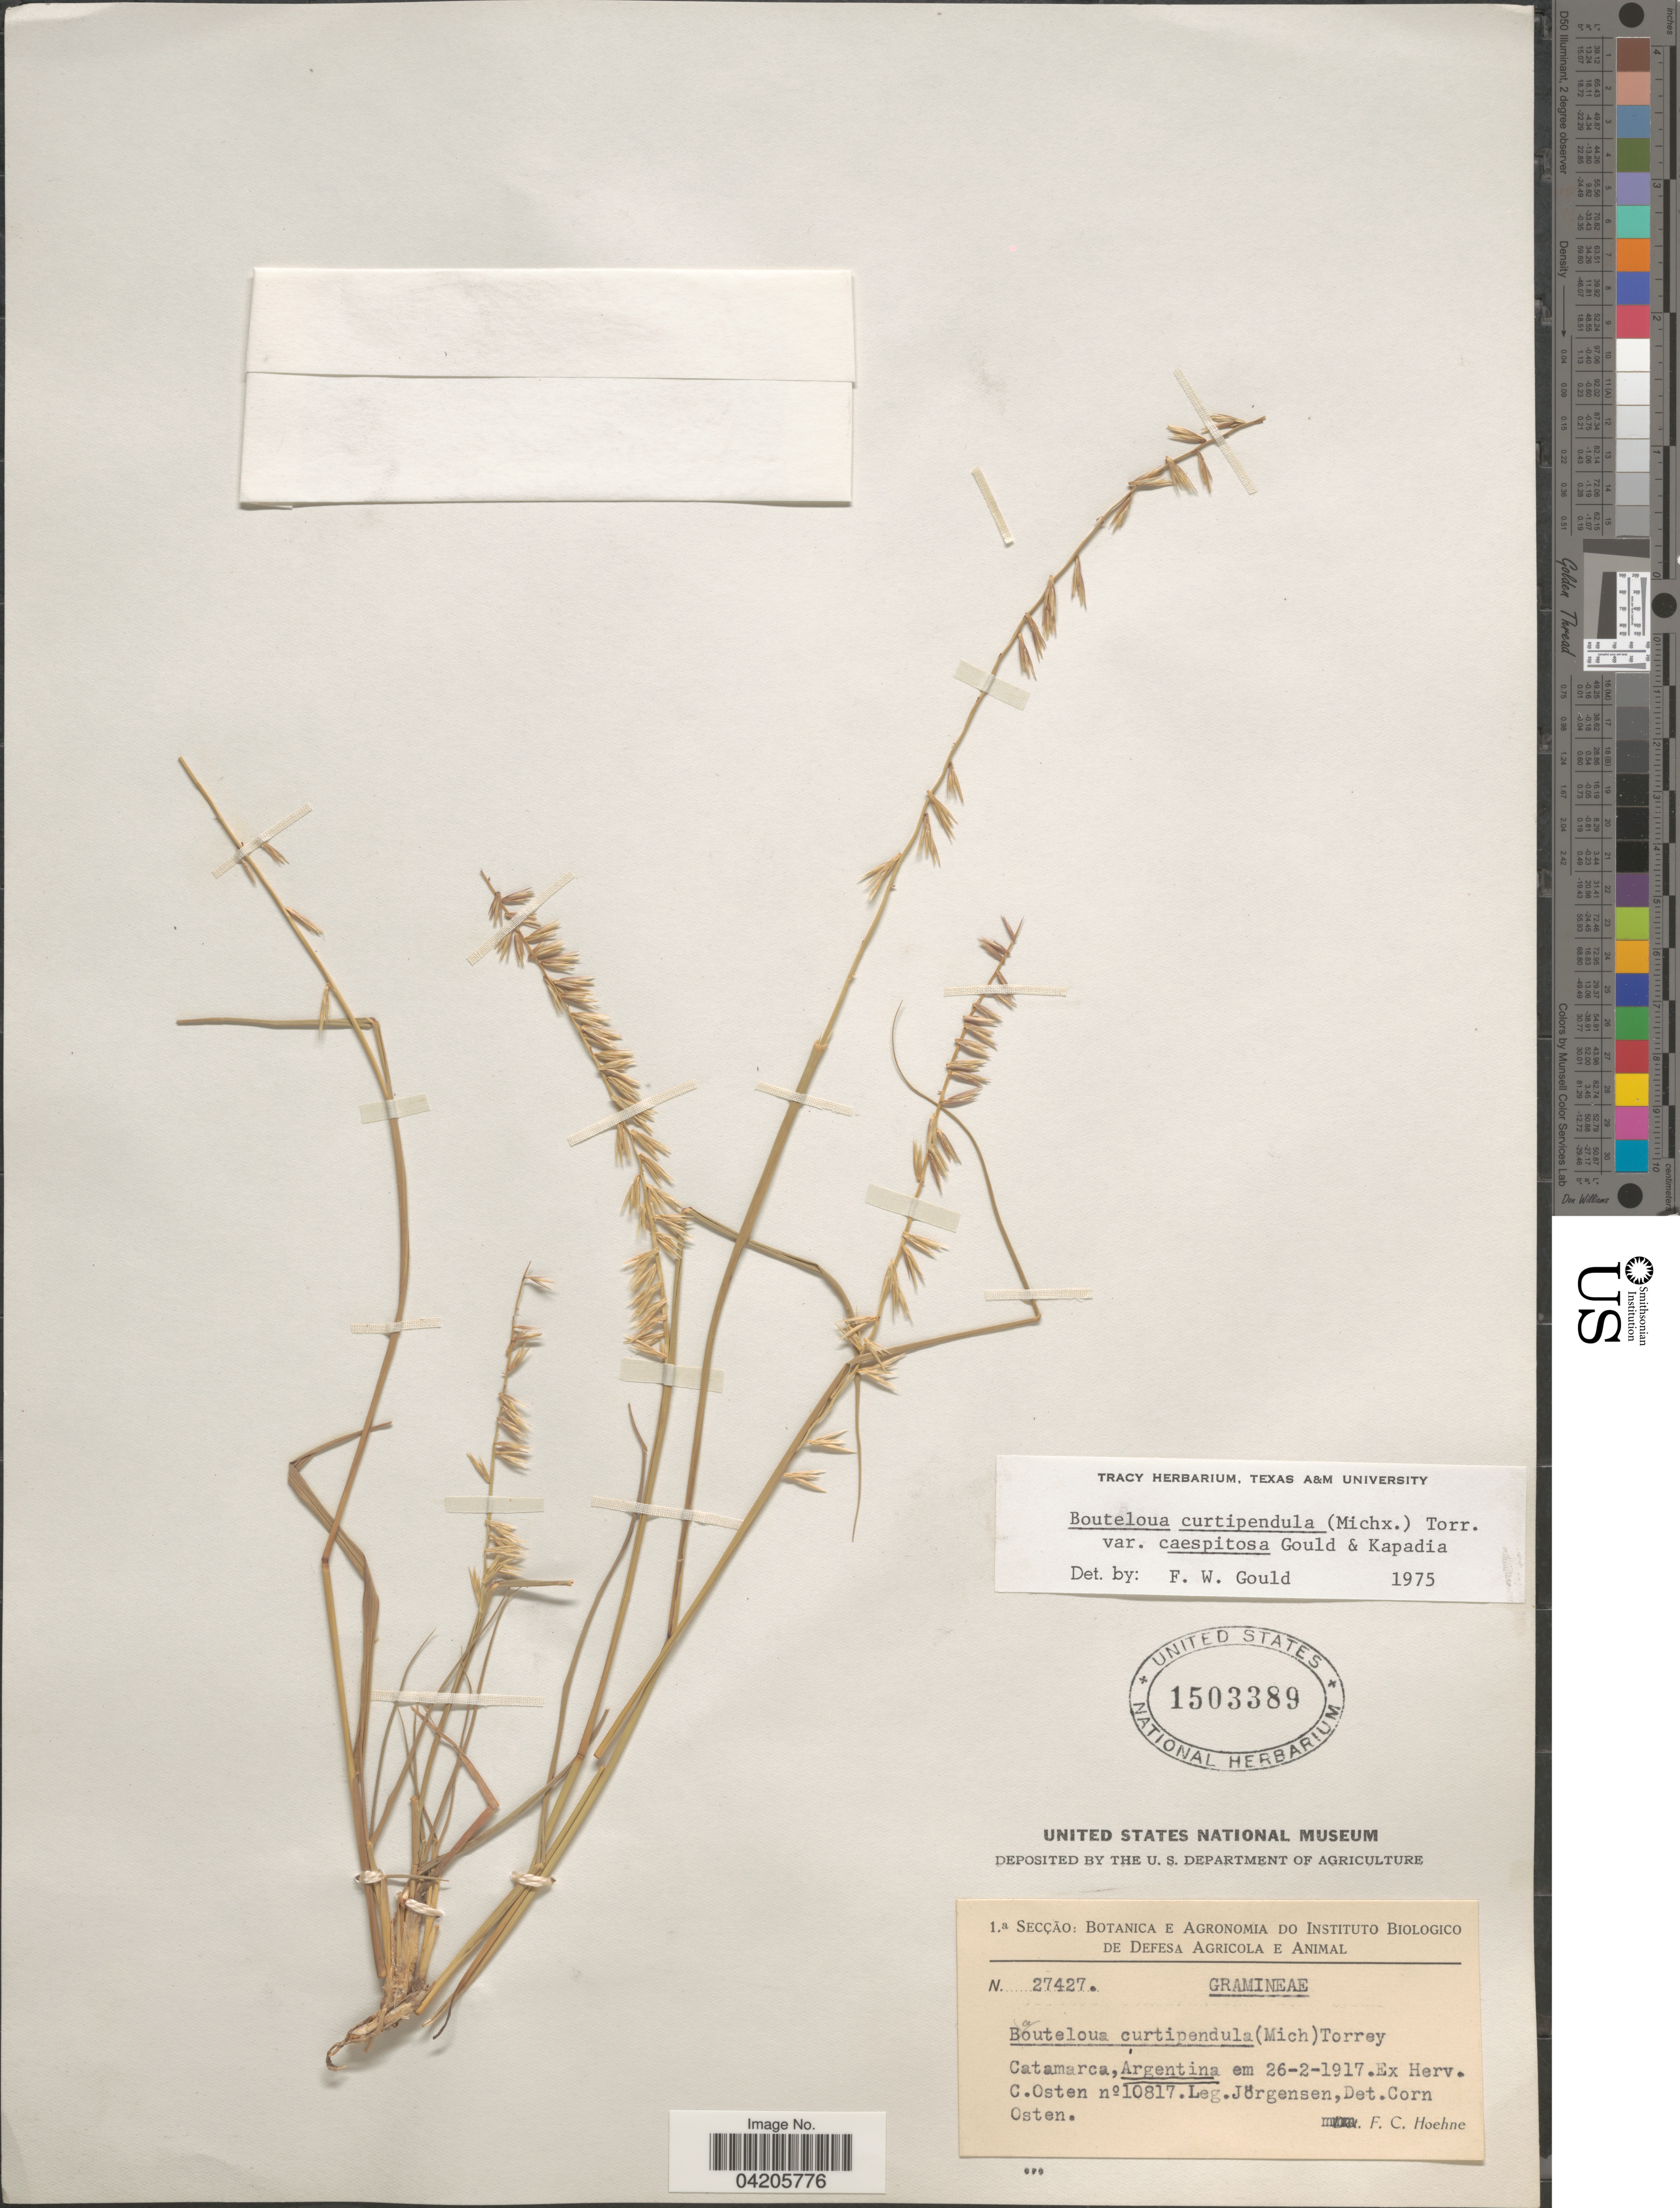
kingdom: Plantae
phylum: Tracheophyta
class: Liliopsida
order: Poales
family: Poaceae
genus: Bouteloua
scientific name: Bouteloua curtipendula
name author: (Michx.) Torr.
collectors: Jorgensen, --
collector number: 10817?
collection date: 1917-02-26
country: Argentina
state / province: Catamarca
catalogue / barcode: US 1503389